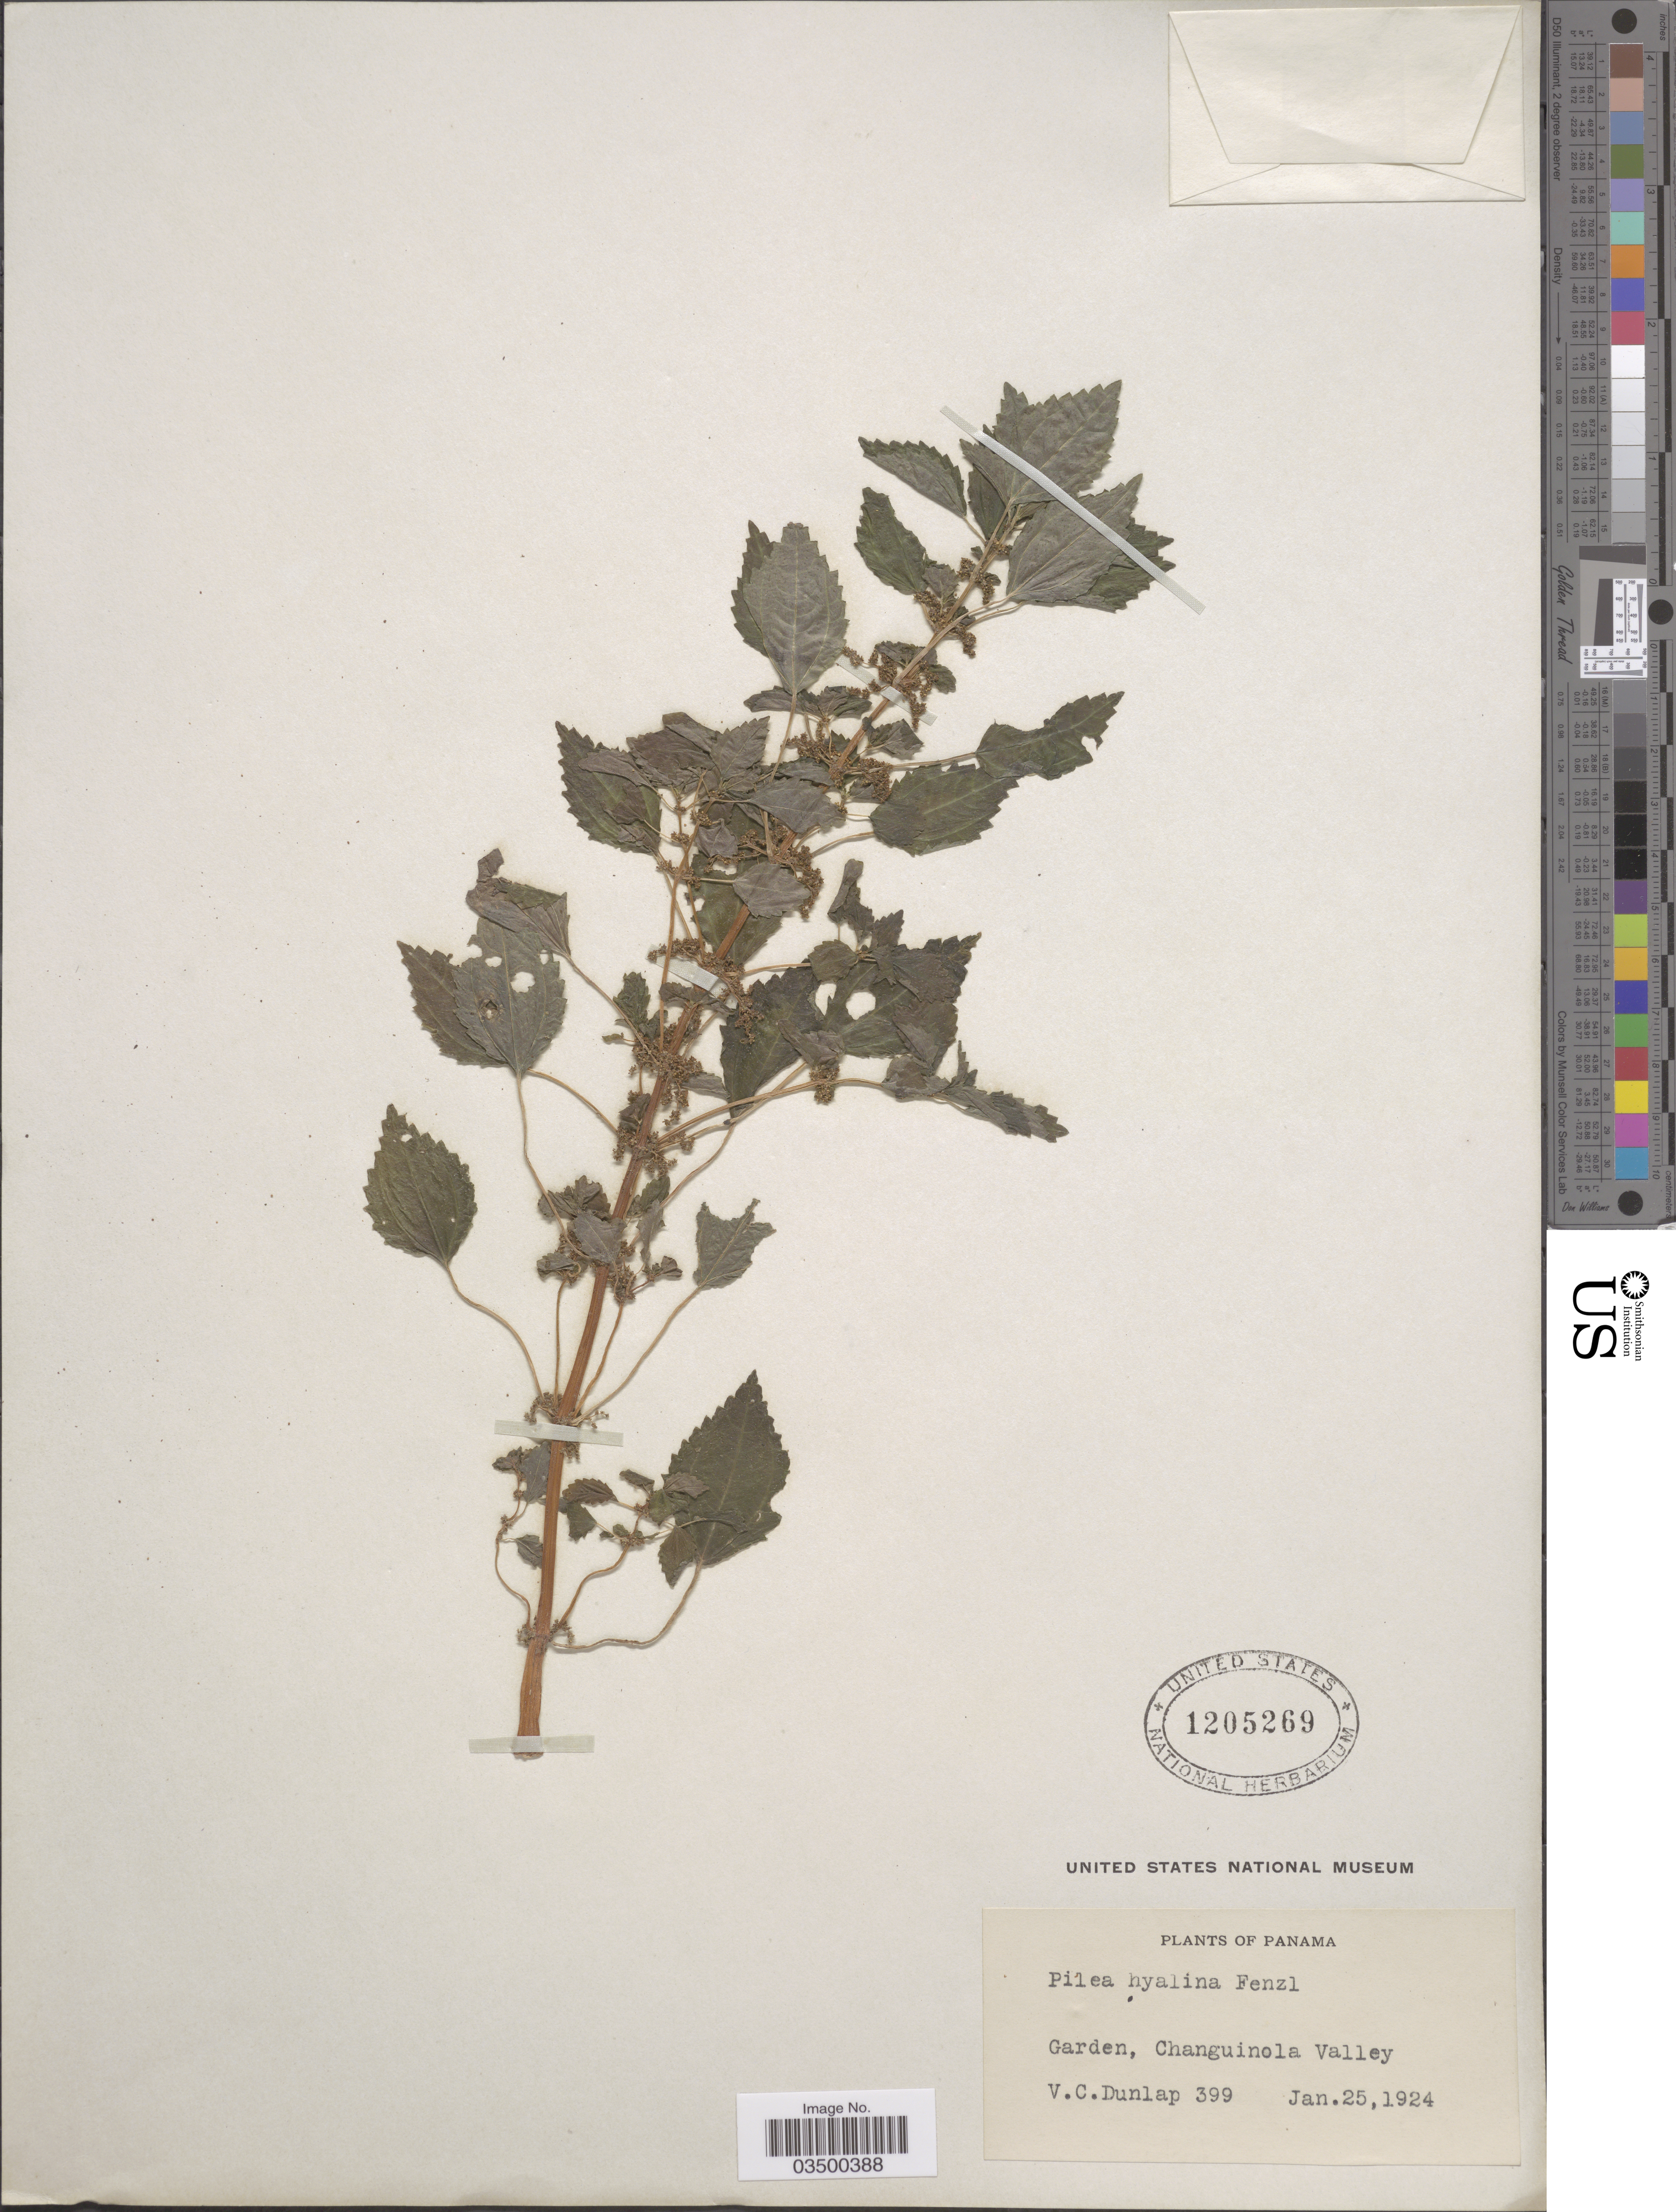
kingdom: Plantae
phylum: Tracheophyta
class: Magnoliopsida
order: Rosales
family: Urticaceae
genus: Pilea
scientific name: Pilea hyalina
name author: Fenzl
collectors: V. C. Dunlap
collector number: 399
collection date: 1924-01-25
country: Panama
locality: Garden, Changuinola Valley.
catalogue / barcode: US 1205269